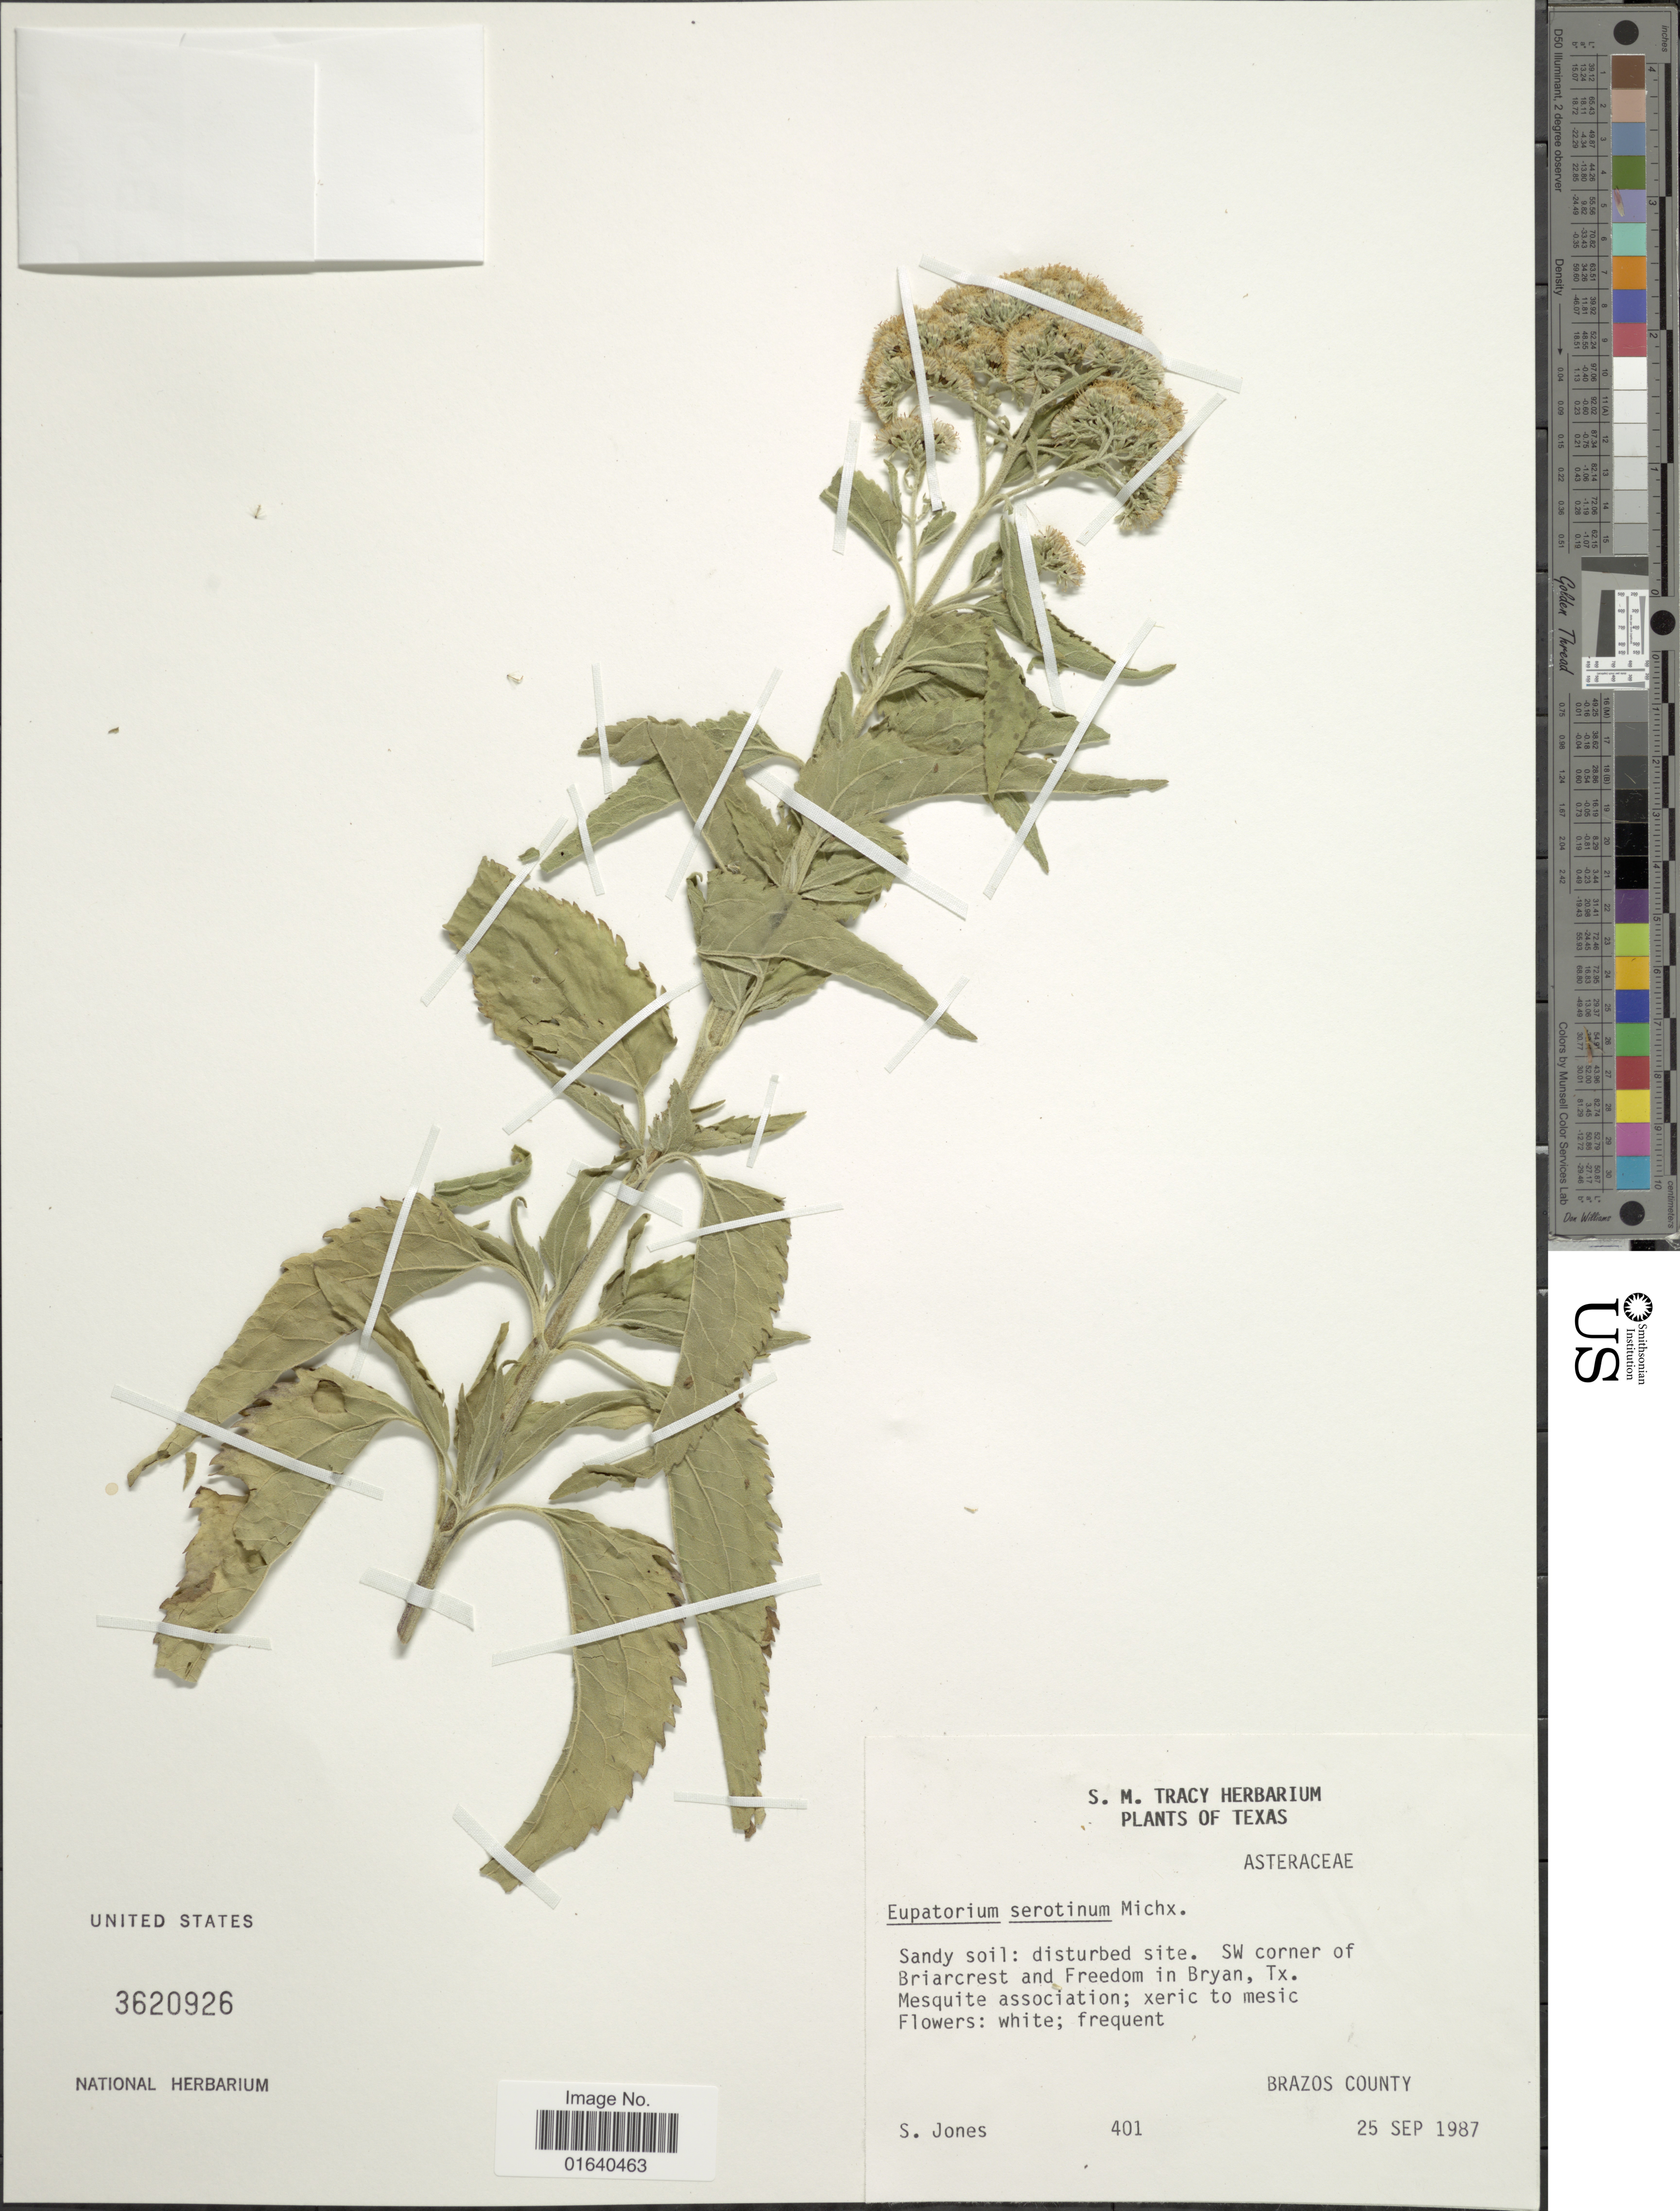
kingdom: Plantae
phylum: Tracheophyta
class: Magnoliopsida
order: Asterales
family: Asteraceae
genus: Eupatorium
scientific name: Eupatorium sessilifolium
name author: L.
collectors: S. Jones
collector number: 401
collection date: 1987-09-25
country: United States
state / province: Texas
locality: SW corner of Briarcrest and Freedom in Bryan, Tx, Brazos County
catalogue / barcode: US 3620926